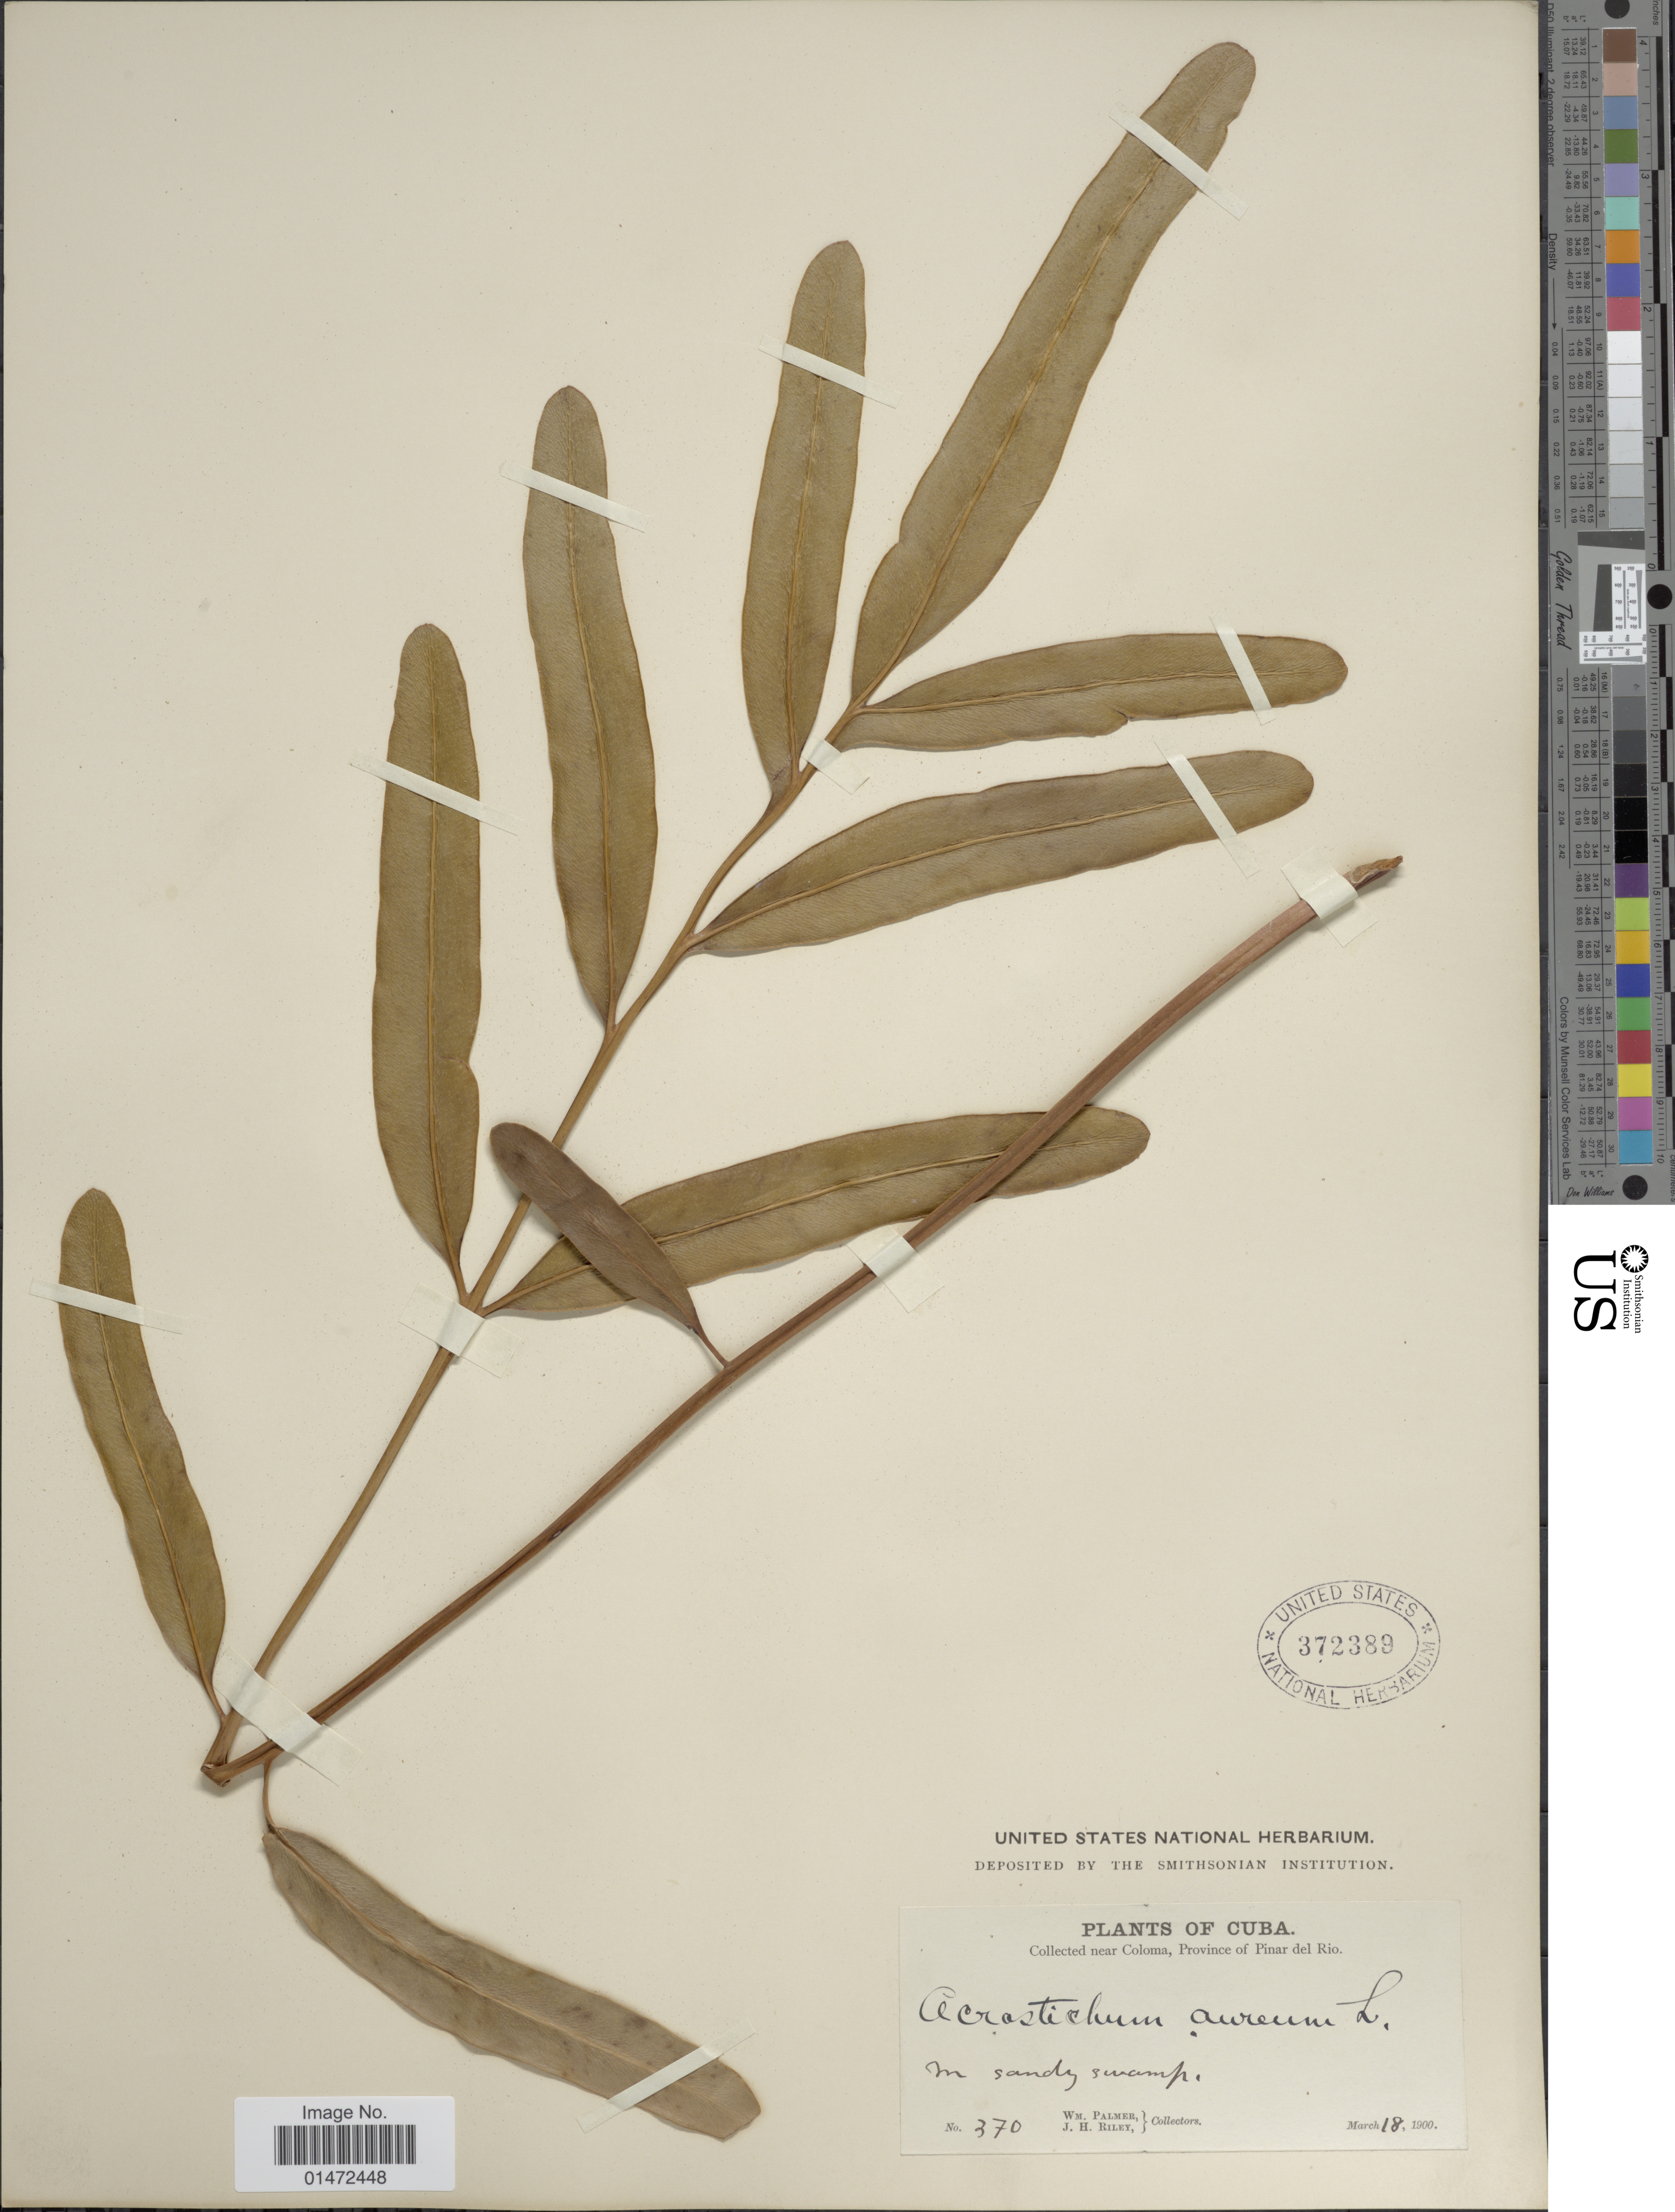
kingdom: Plantae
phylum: Tracheophyta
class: Polypodiopsida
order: Polypodiales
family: Pteridaceae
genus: Acrostichum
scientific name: Acrostichum aureum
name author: L.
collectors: W. Palmer & J. H. Riley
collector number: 370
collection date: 1900-03-18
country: Cuba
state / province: Pinar del Río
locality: Collected near Coloma. In sandy swamp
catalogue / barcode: US 372389